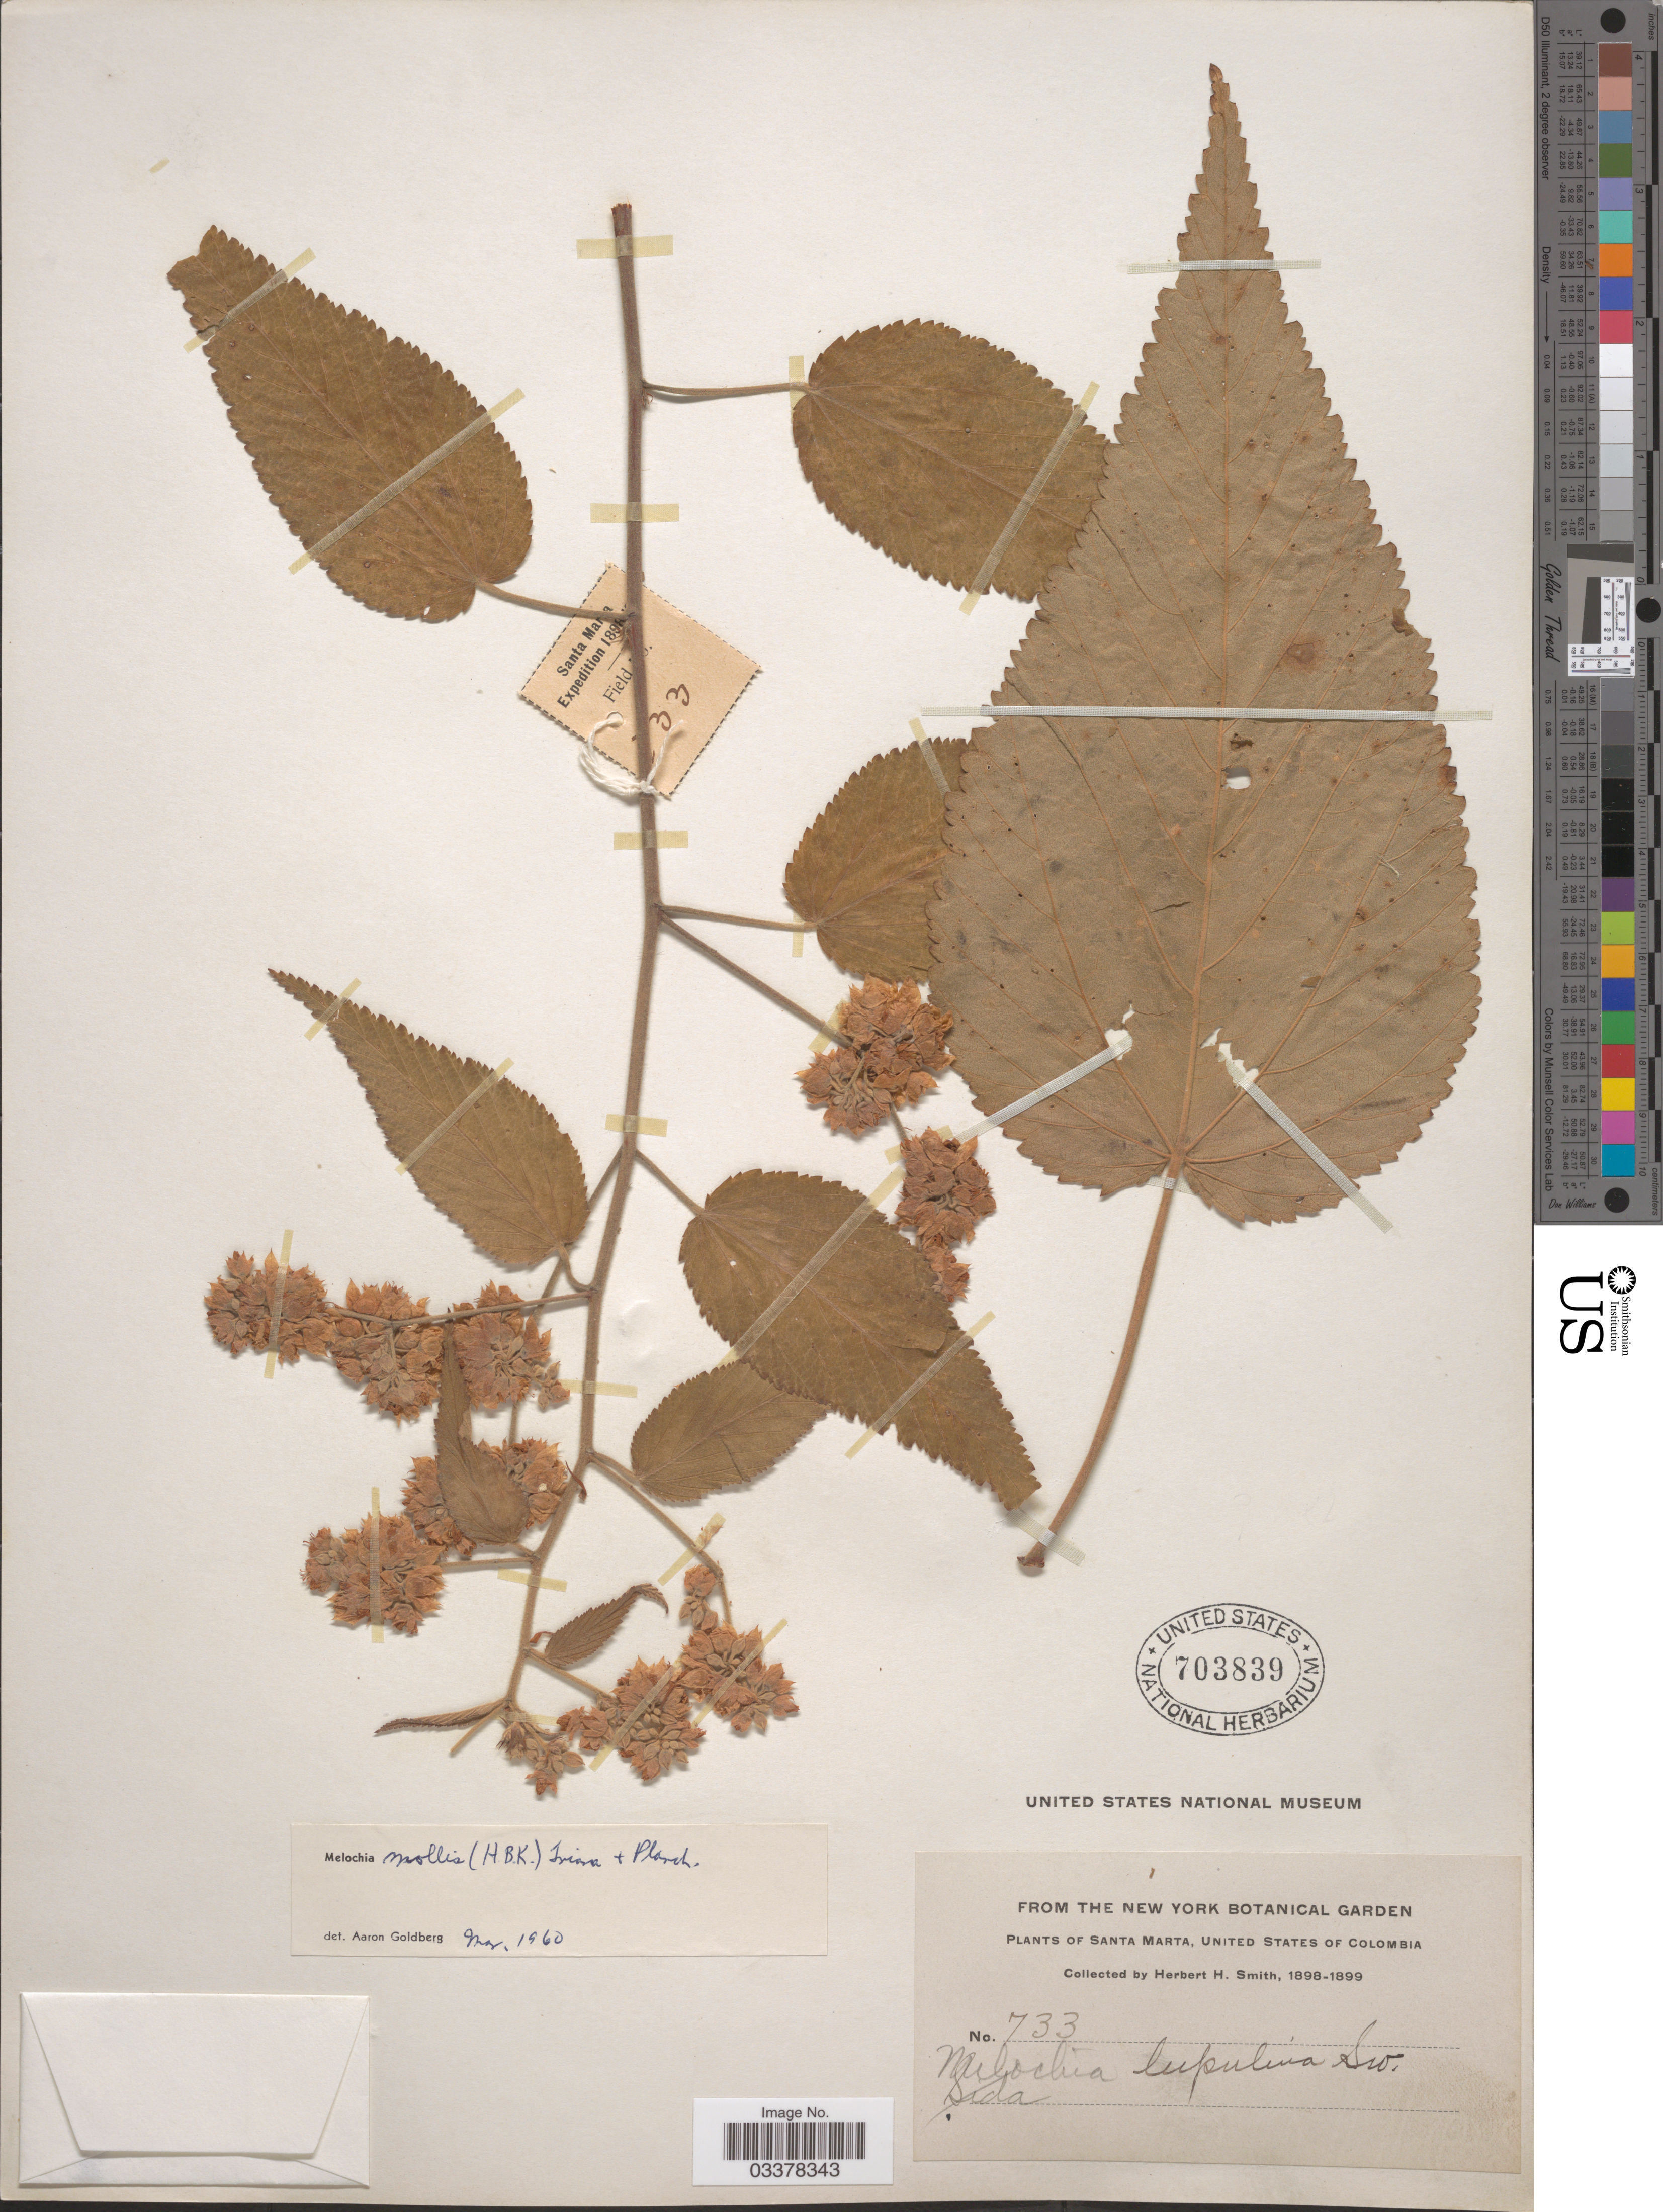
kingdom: Plantae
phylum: Tracheophyta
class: Magnoliopsida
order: Malvales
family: Malvaceae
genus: Melochia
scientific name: Melochia mollis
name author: (Kunth) Triana & Planch.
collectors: Herbert H. Smith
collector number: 733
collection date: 1898/1899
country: Colombia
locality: Santa Marta, United States of Colombia.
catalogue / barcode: US 703839